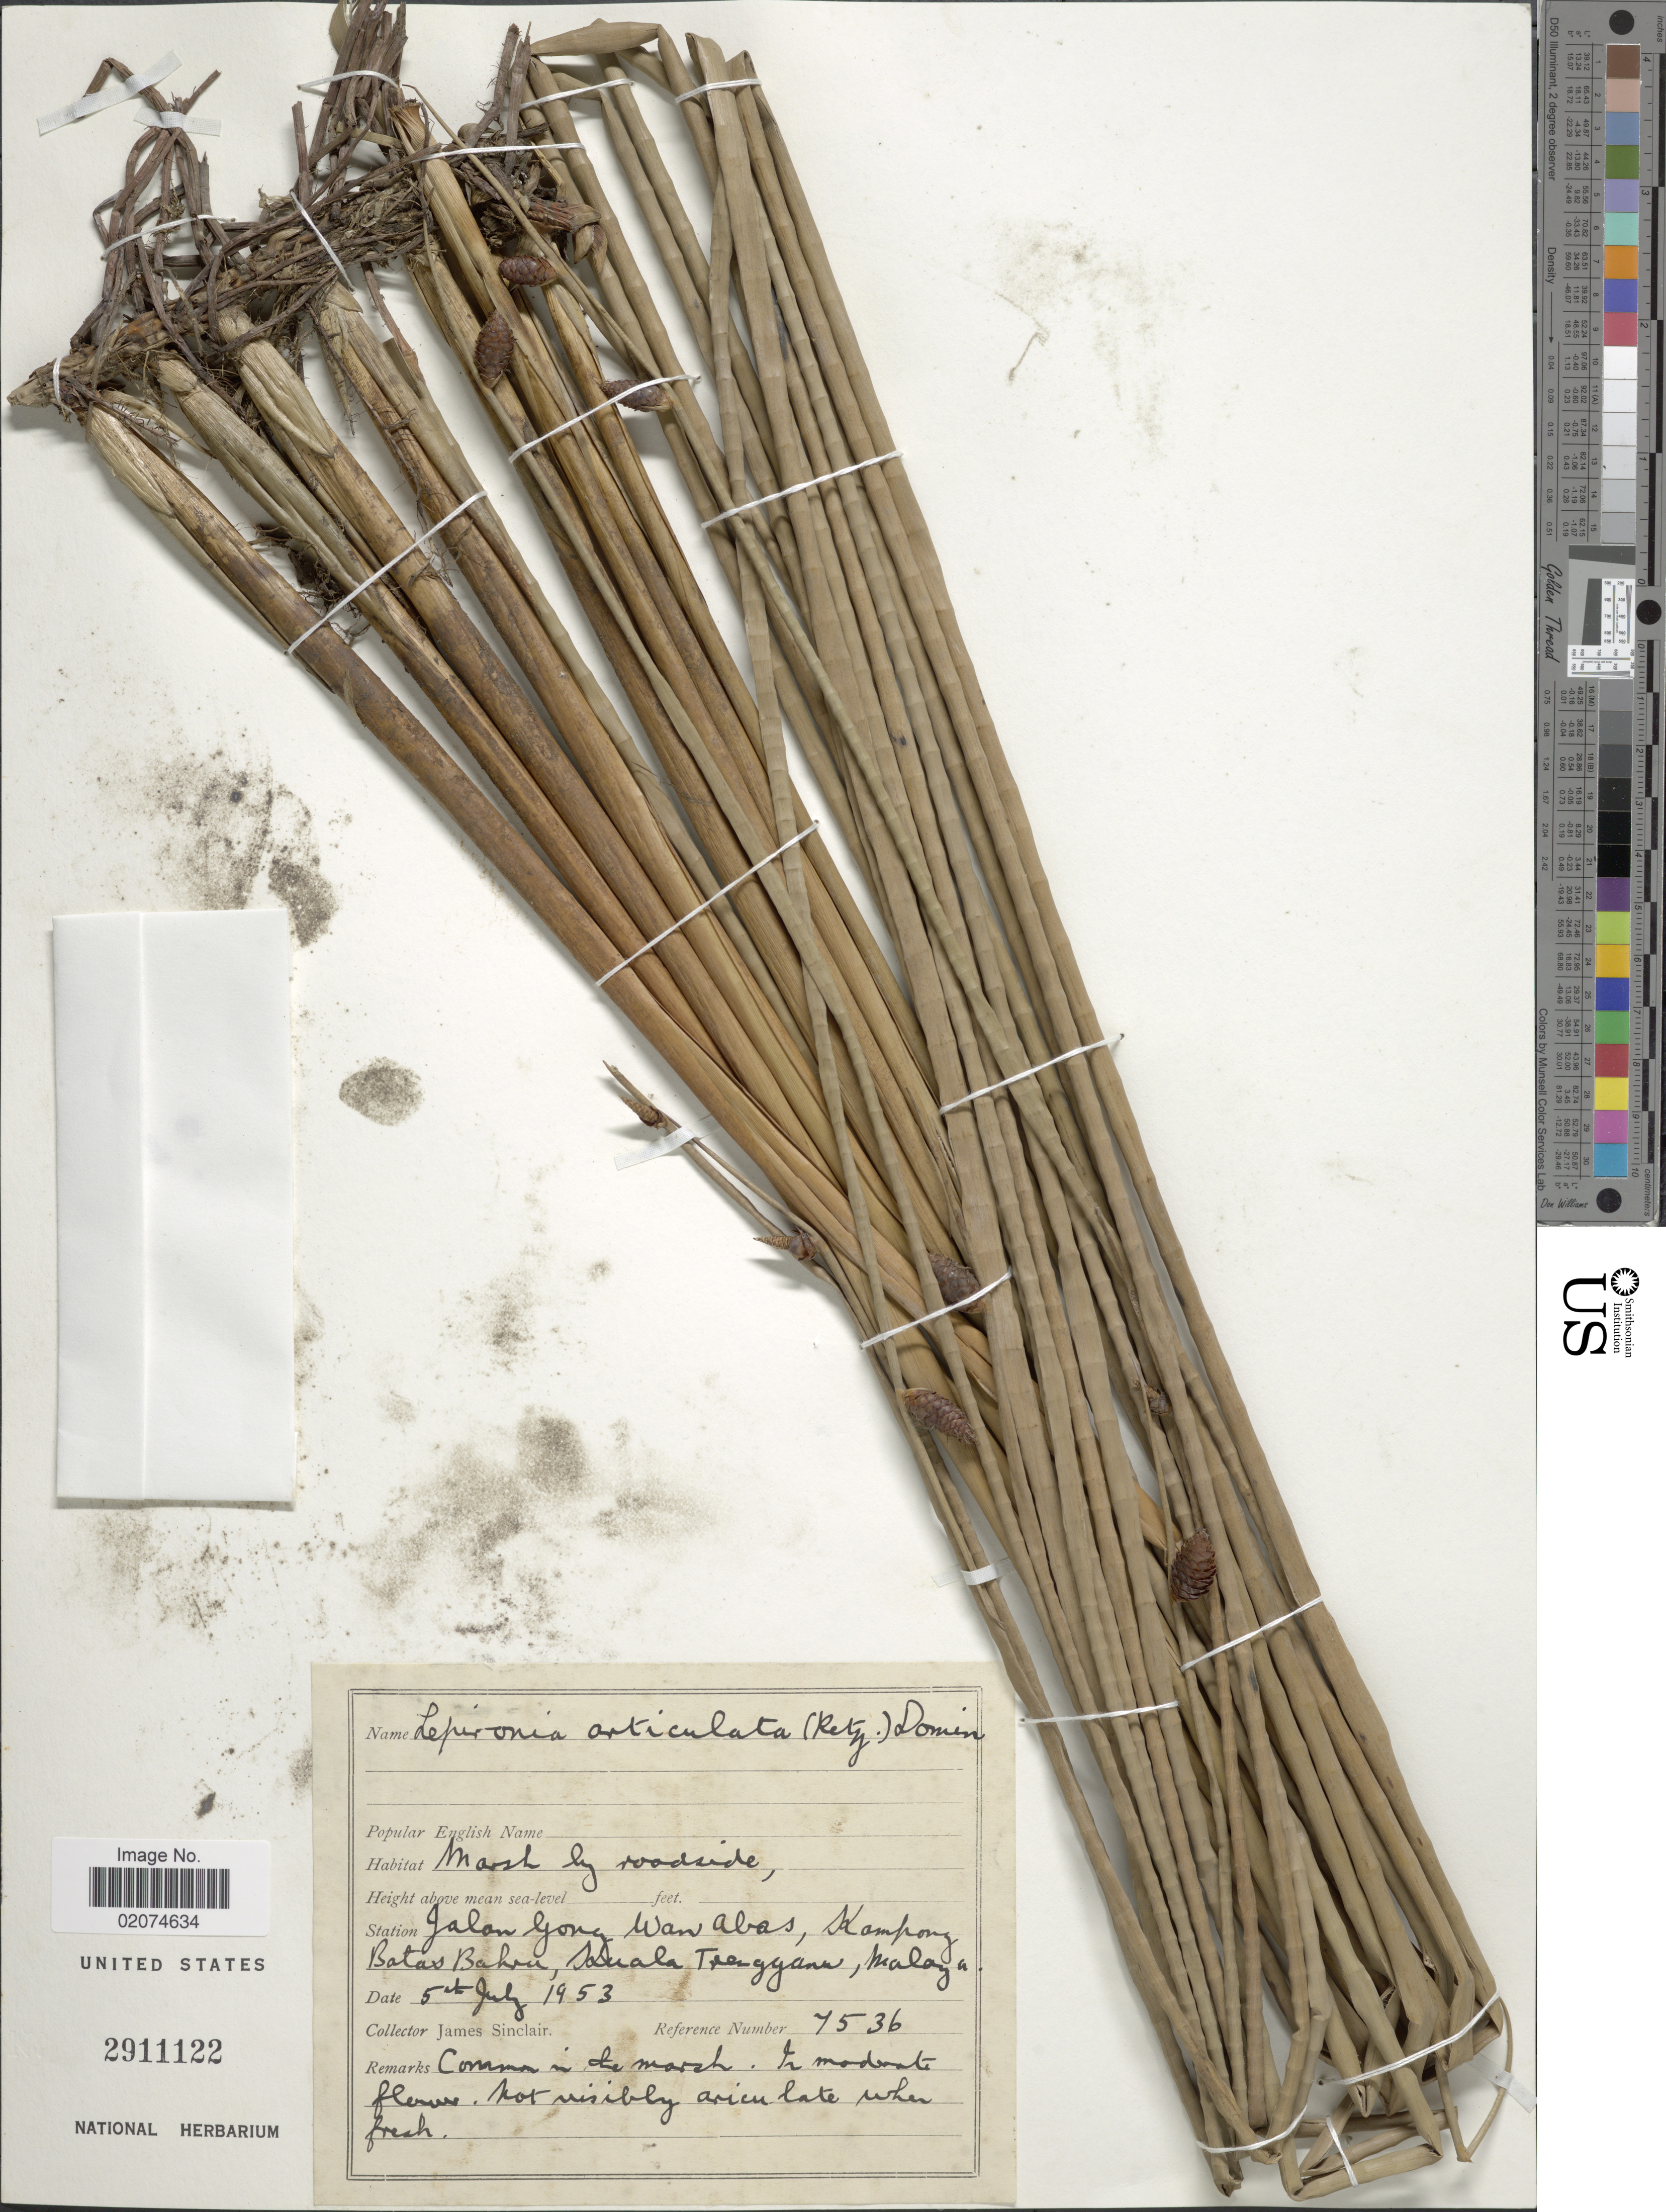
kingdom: Plantae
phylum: Tracheophyta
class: Liliopsida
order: Poales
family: Cyperaceae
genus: Lepironia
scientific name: Lepironia articulata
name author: (Retz.) Domin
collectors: J. Sinclair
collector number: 7536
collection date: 1953-07-05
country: Malaysia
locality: Jalan Gong Wan Abas, Kampong Batas Bah [illegible text] Kuah Trenggan, Malaya.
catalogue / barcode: US 2911122